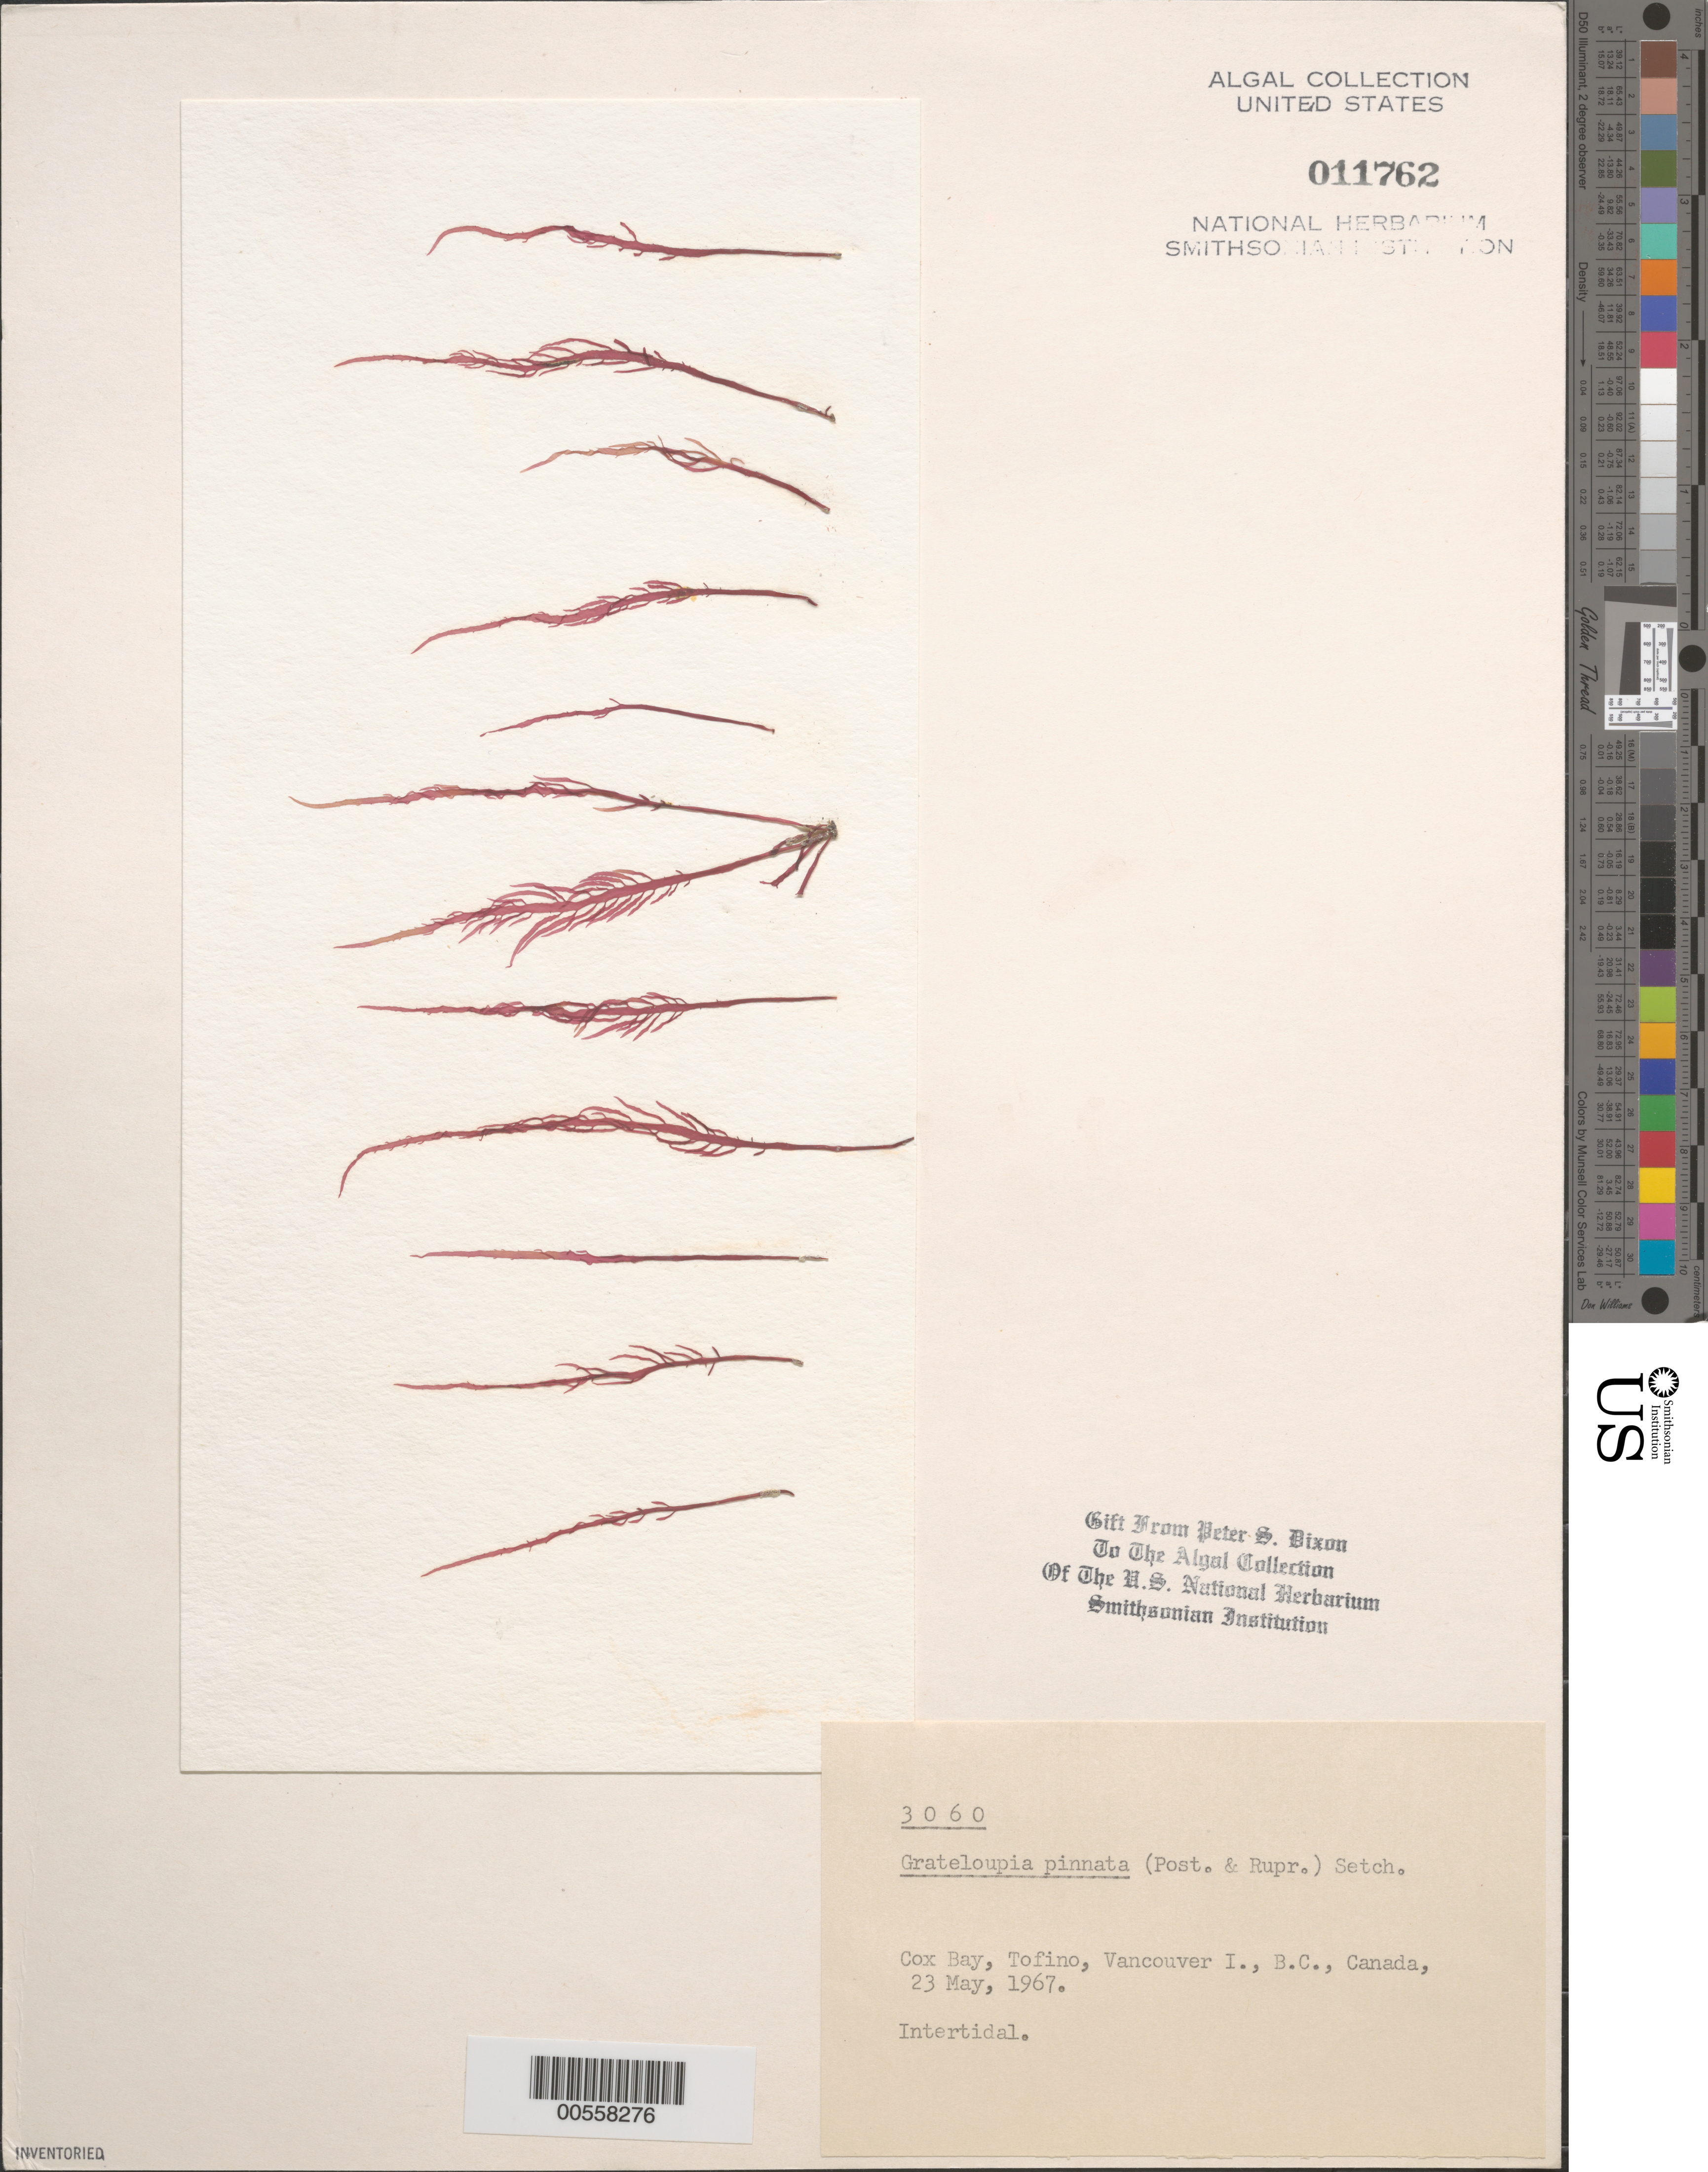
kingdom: Plantae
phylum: Rhodophyta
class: Florideophyceae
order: Halymeniales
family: Halymeniaceae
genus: Grateloupia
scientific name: Grateloupia californica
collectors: P. S. Dixon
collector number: PSD 3060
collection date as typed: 23 May 1967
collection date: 1967-05-23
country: Canada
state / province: British Columbia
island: Vancouver Island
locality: Cox Bay, Tofino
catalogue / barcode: US 11762